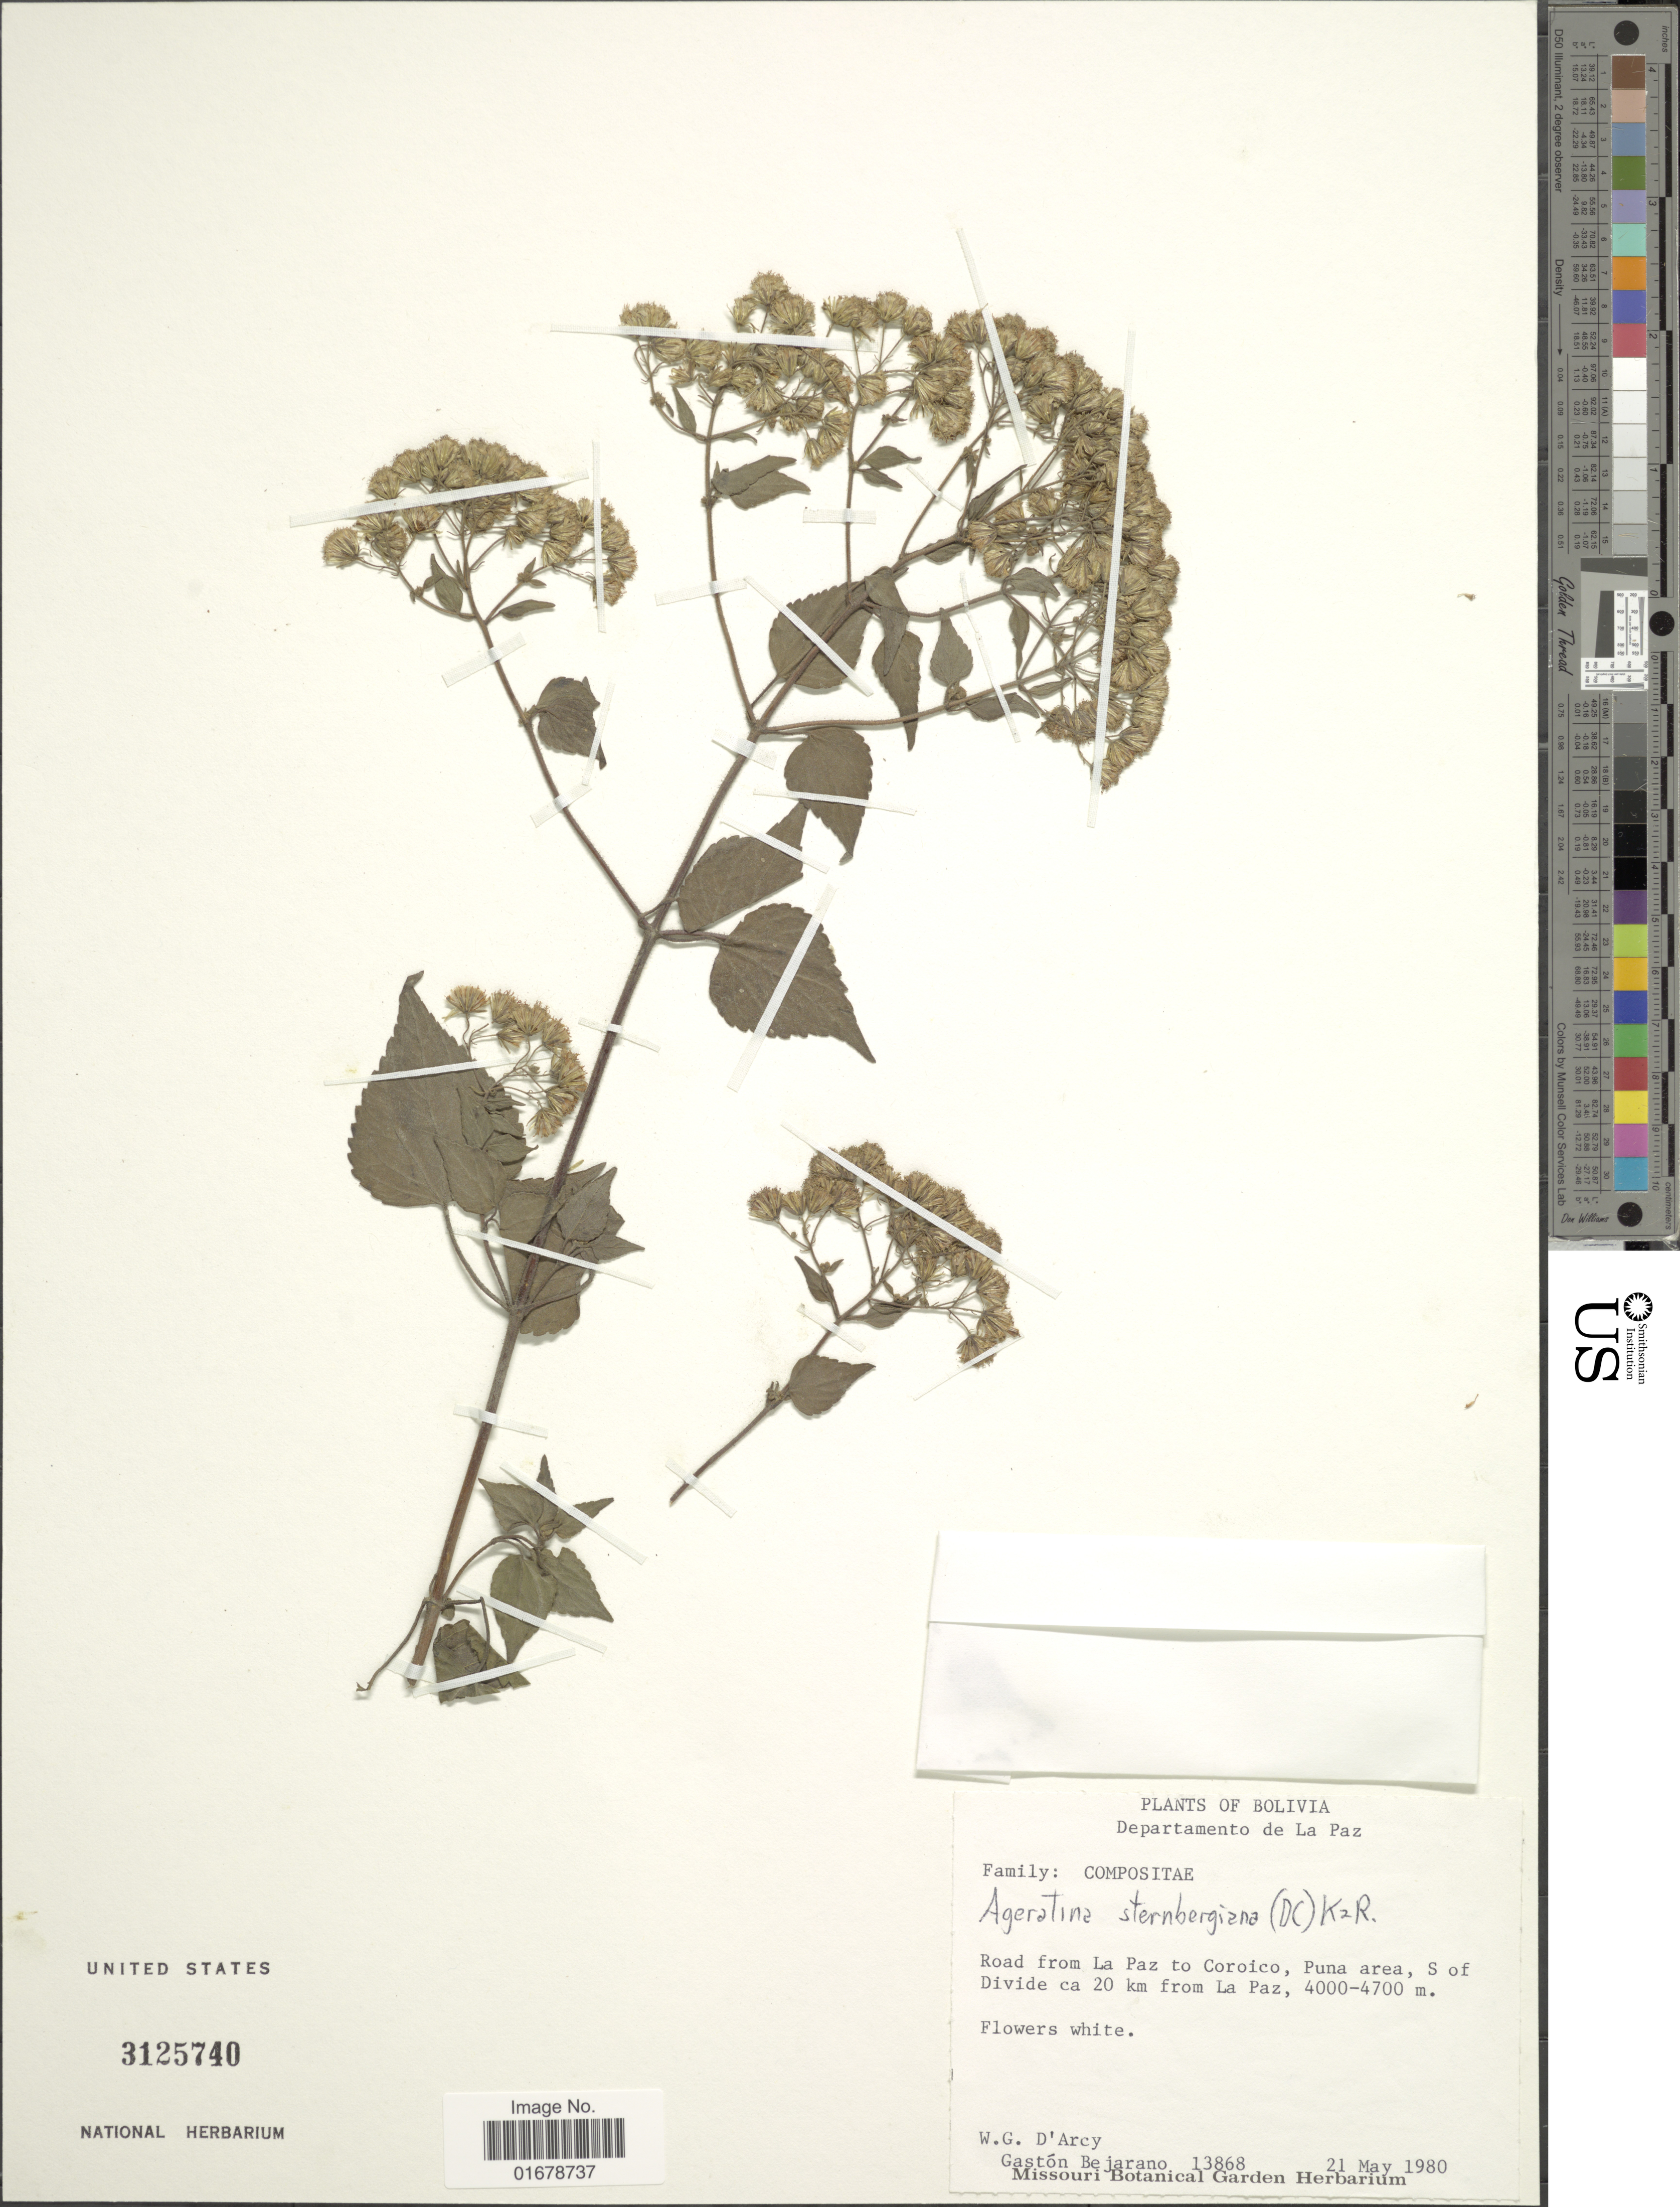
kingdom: Plantae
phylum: Tracheophyta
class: Magnoliopsida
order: Asterales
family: Asteraceae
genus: Ageratina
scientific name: Ageratina sternbergiana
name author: (DC.) R.M. King & H. Rob.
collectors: W. G. D'Arcy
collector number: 13868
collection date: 1980-05-21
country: Bolivia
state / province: La Paz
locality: Departamento de La Paz, Road from La Paz to Coroico, Puna area, S of Divide 20 km from La Paz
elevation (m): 4000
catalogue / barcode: US 3125740